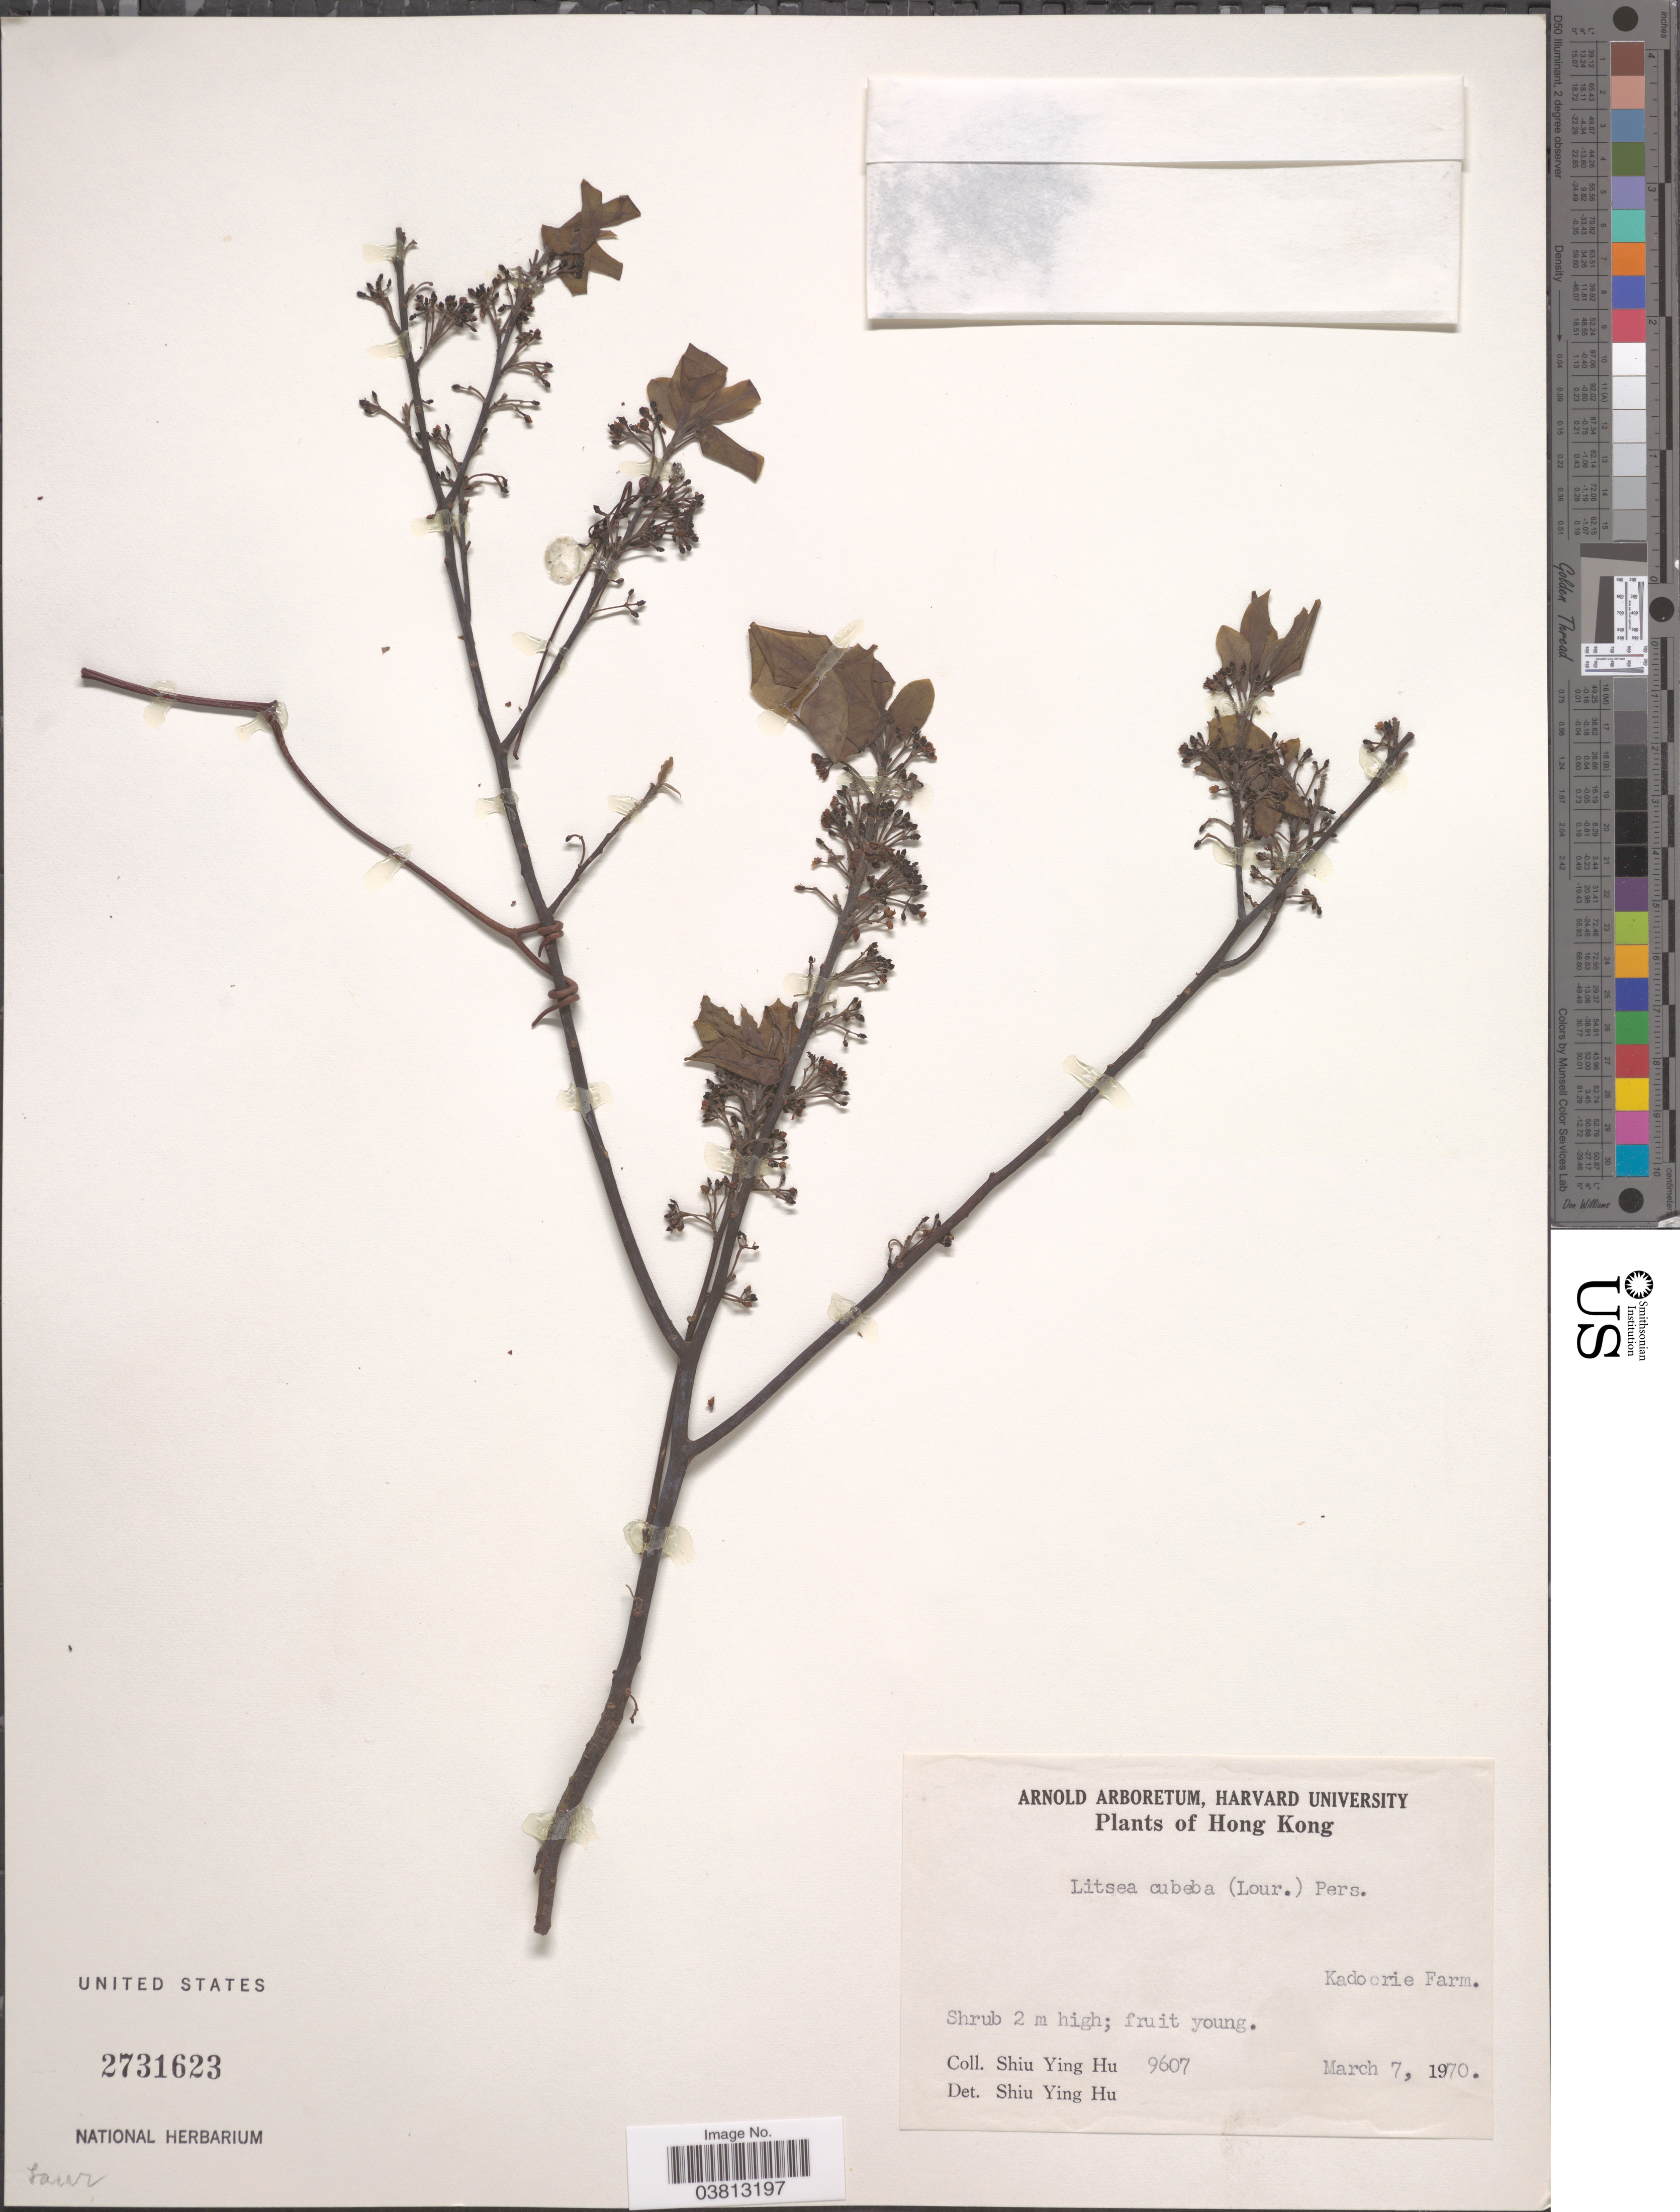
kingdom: Plantae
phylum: Tracheophyta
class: Magnoliopsida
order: Laurales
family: Lauraceae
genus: Litsea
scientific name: Litsea cubeba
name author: (Lour.) Pers.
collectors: S. Y. Hu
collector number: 9607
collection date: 1970-03-07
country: China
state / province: Hong Kong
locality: Kadoorie Farm.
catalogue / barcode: US 2731623